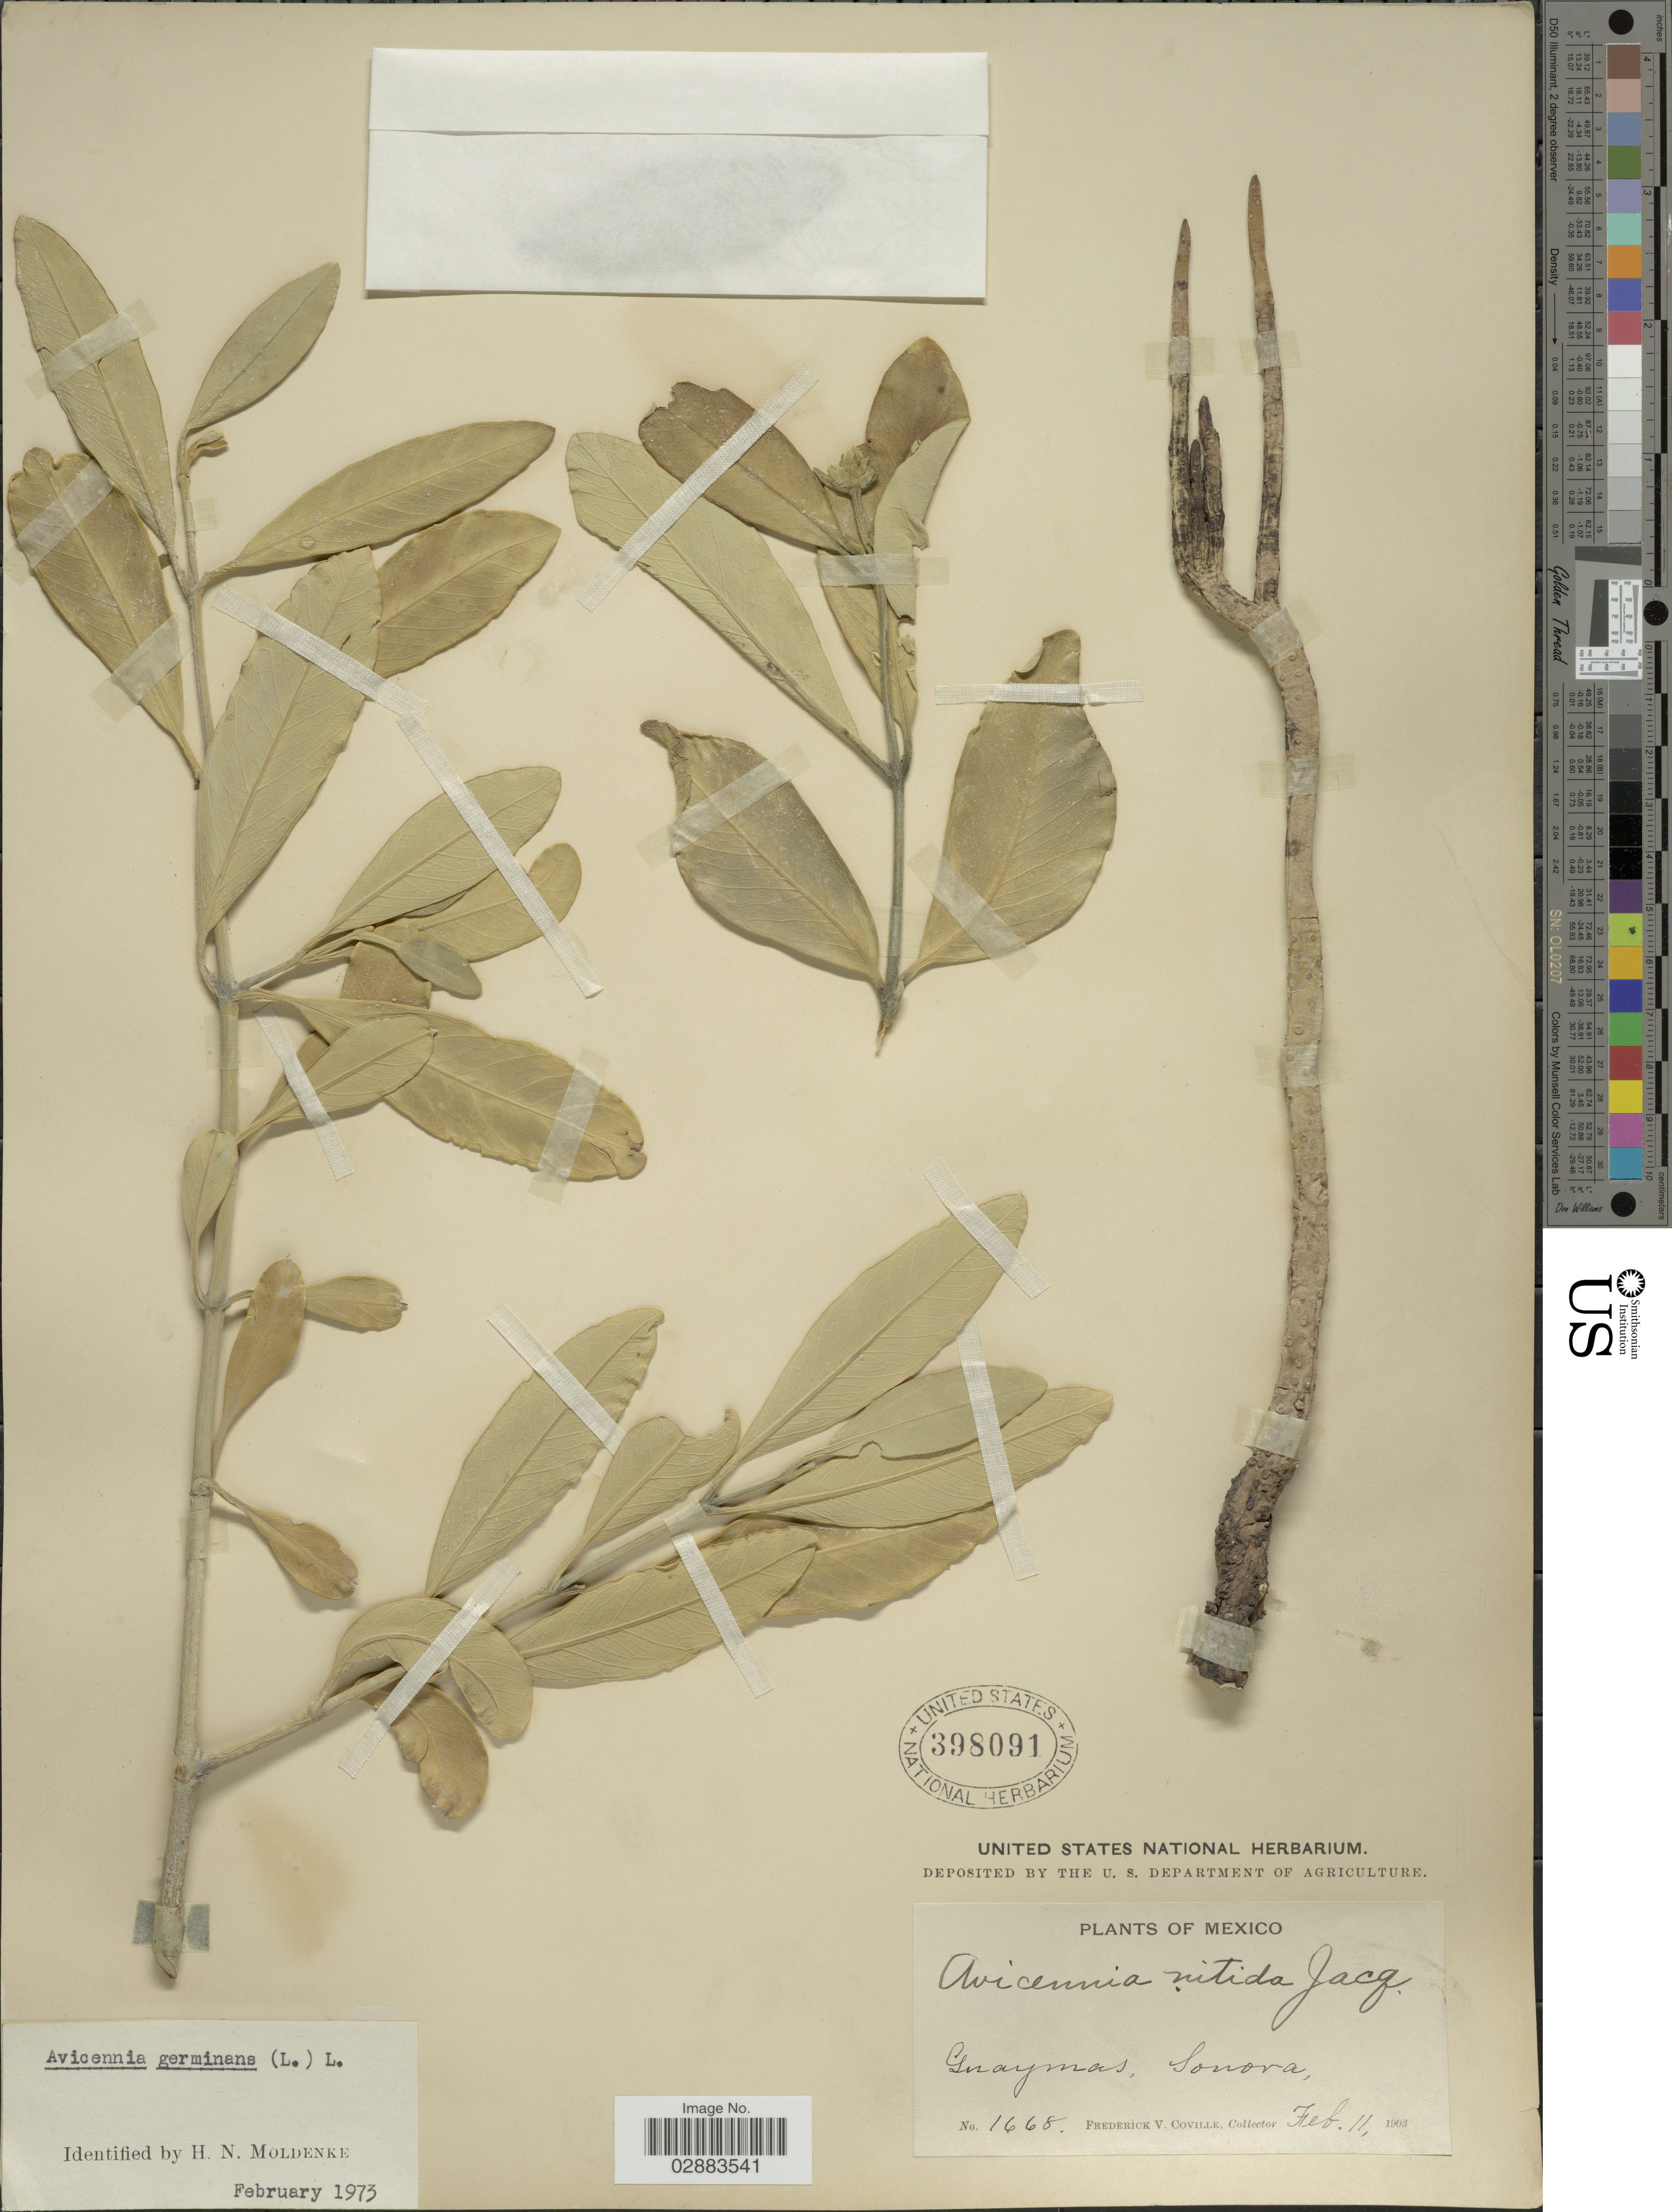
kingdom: Plantae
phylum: Tracheophyta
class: Magnoliopsida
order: Lamiales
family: Acanthaceae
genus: Avicennia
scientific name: Avicennia germinans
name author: (L.) L.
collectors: F. V. Coville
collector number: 1668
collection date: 1903-02-11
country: Mexico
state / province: Sonora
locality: Guaymas, Sonora.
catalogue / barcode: US 398091